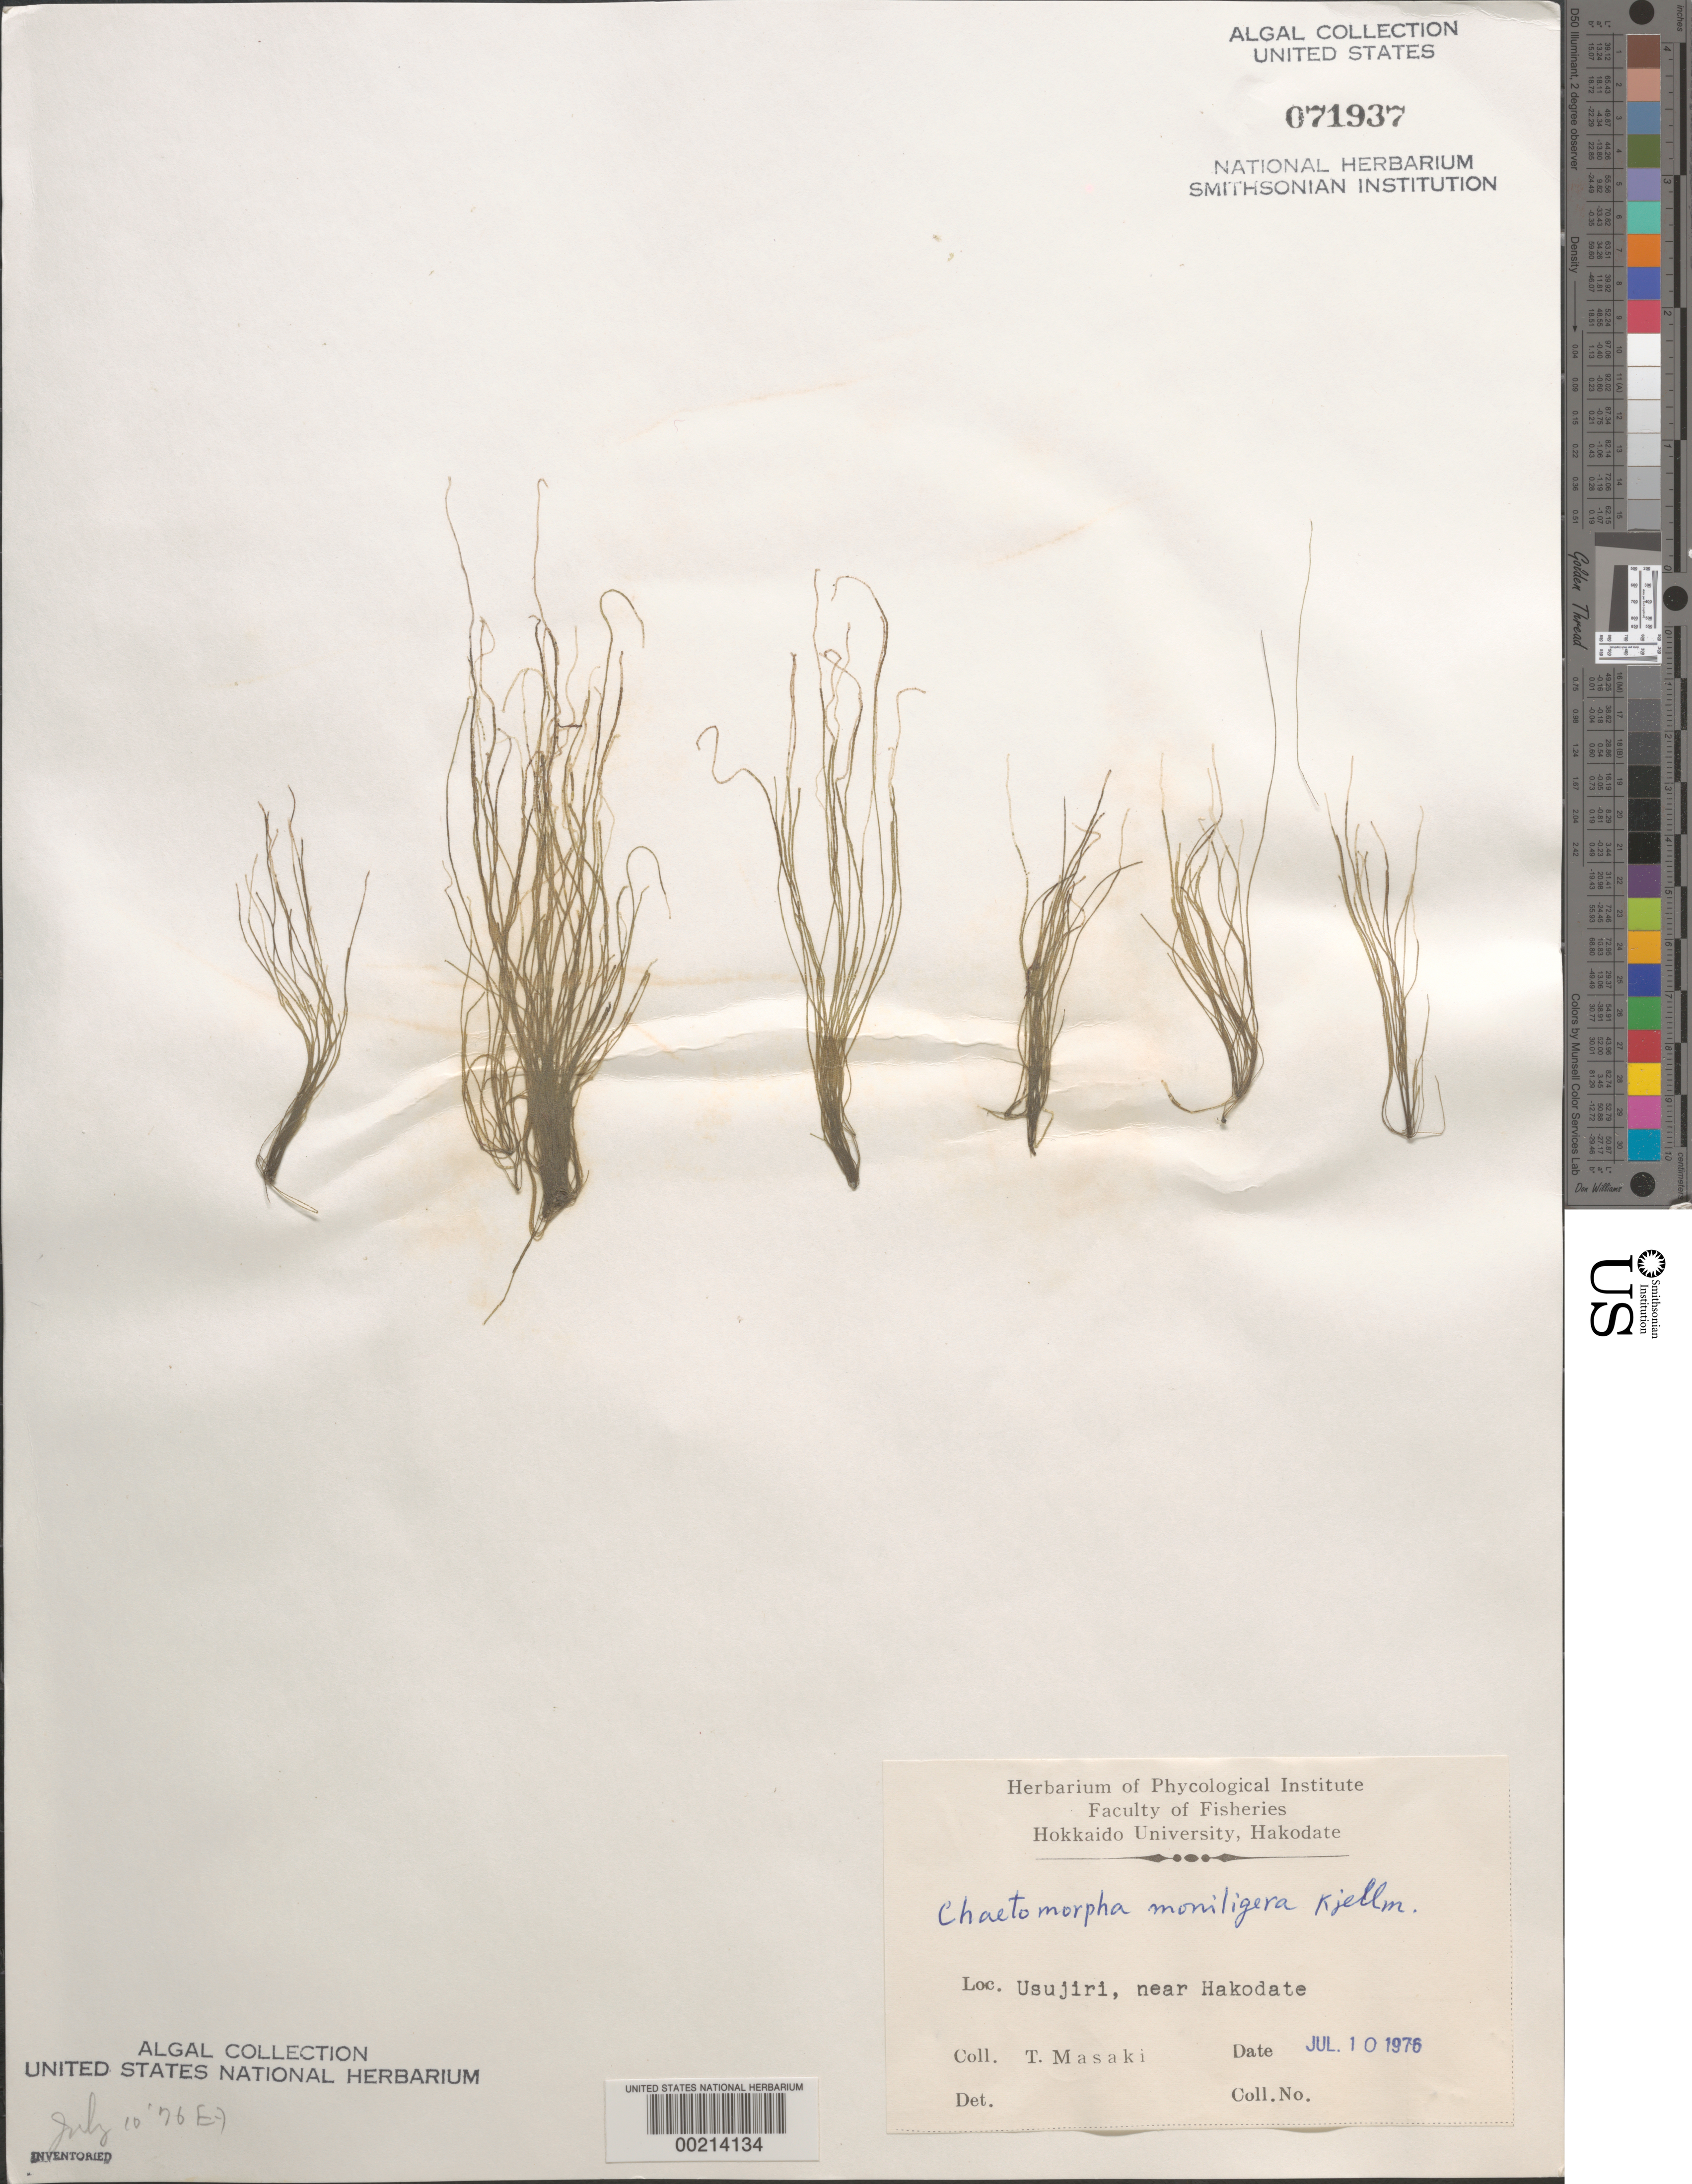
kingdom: Plantae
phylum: Chlorophyta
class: Ulvophyceae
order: Cladophorales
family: Cladophoraceae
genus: Chaetomorpha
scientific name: Chaetomorpha moniligera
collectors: T. Masaki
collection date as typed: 10 Jul 1976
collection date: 1976-07-10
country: Japan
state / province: Hokkaido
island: Hokkaido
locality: Usujiri, near Hakodate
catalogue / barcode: US 71937